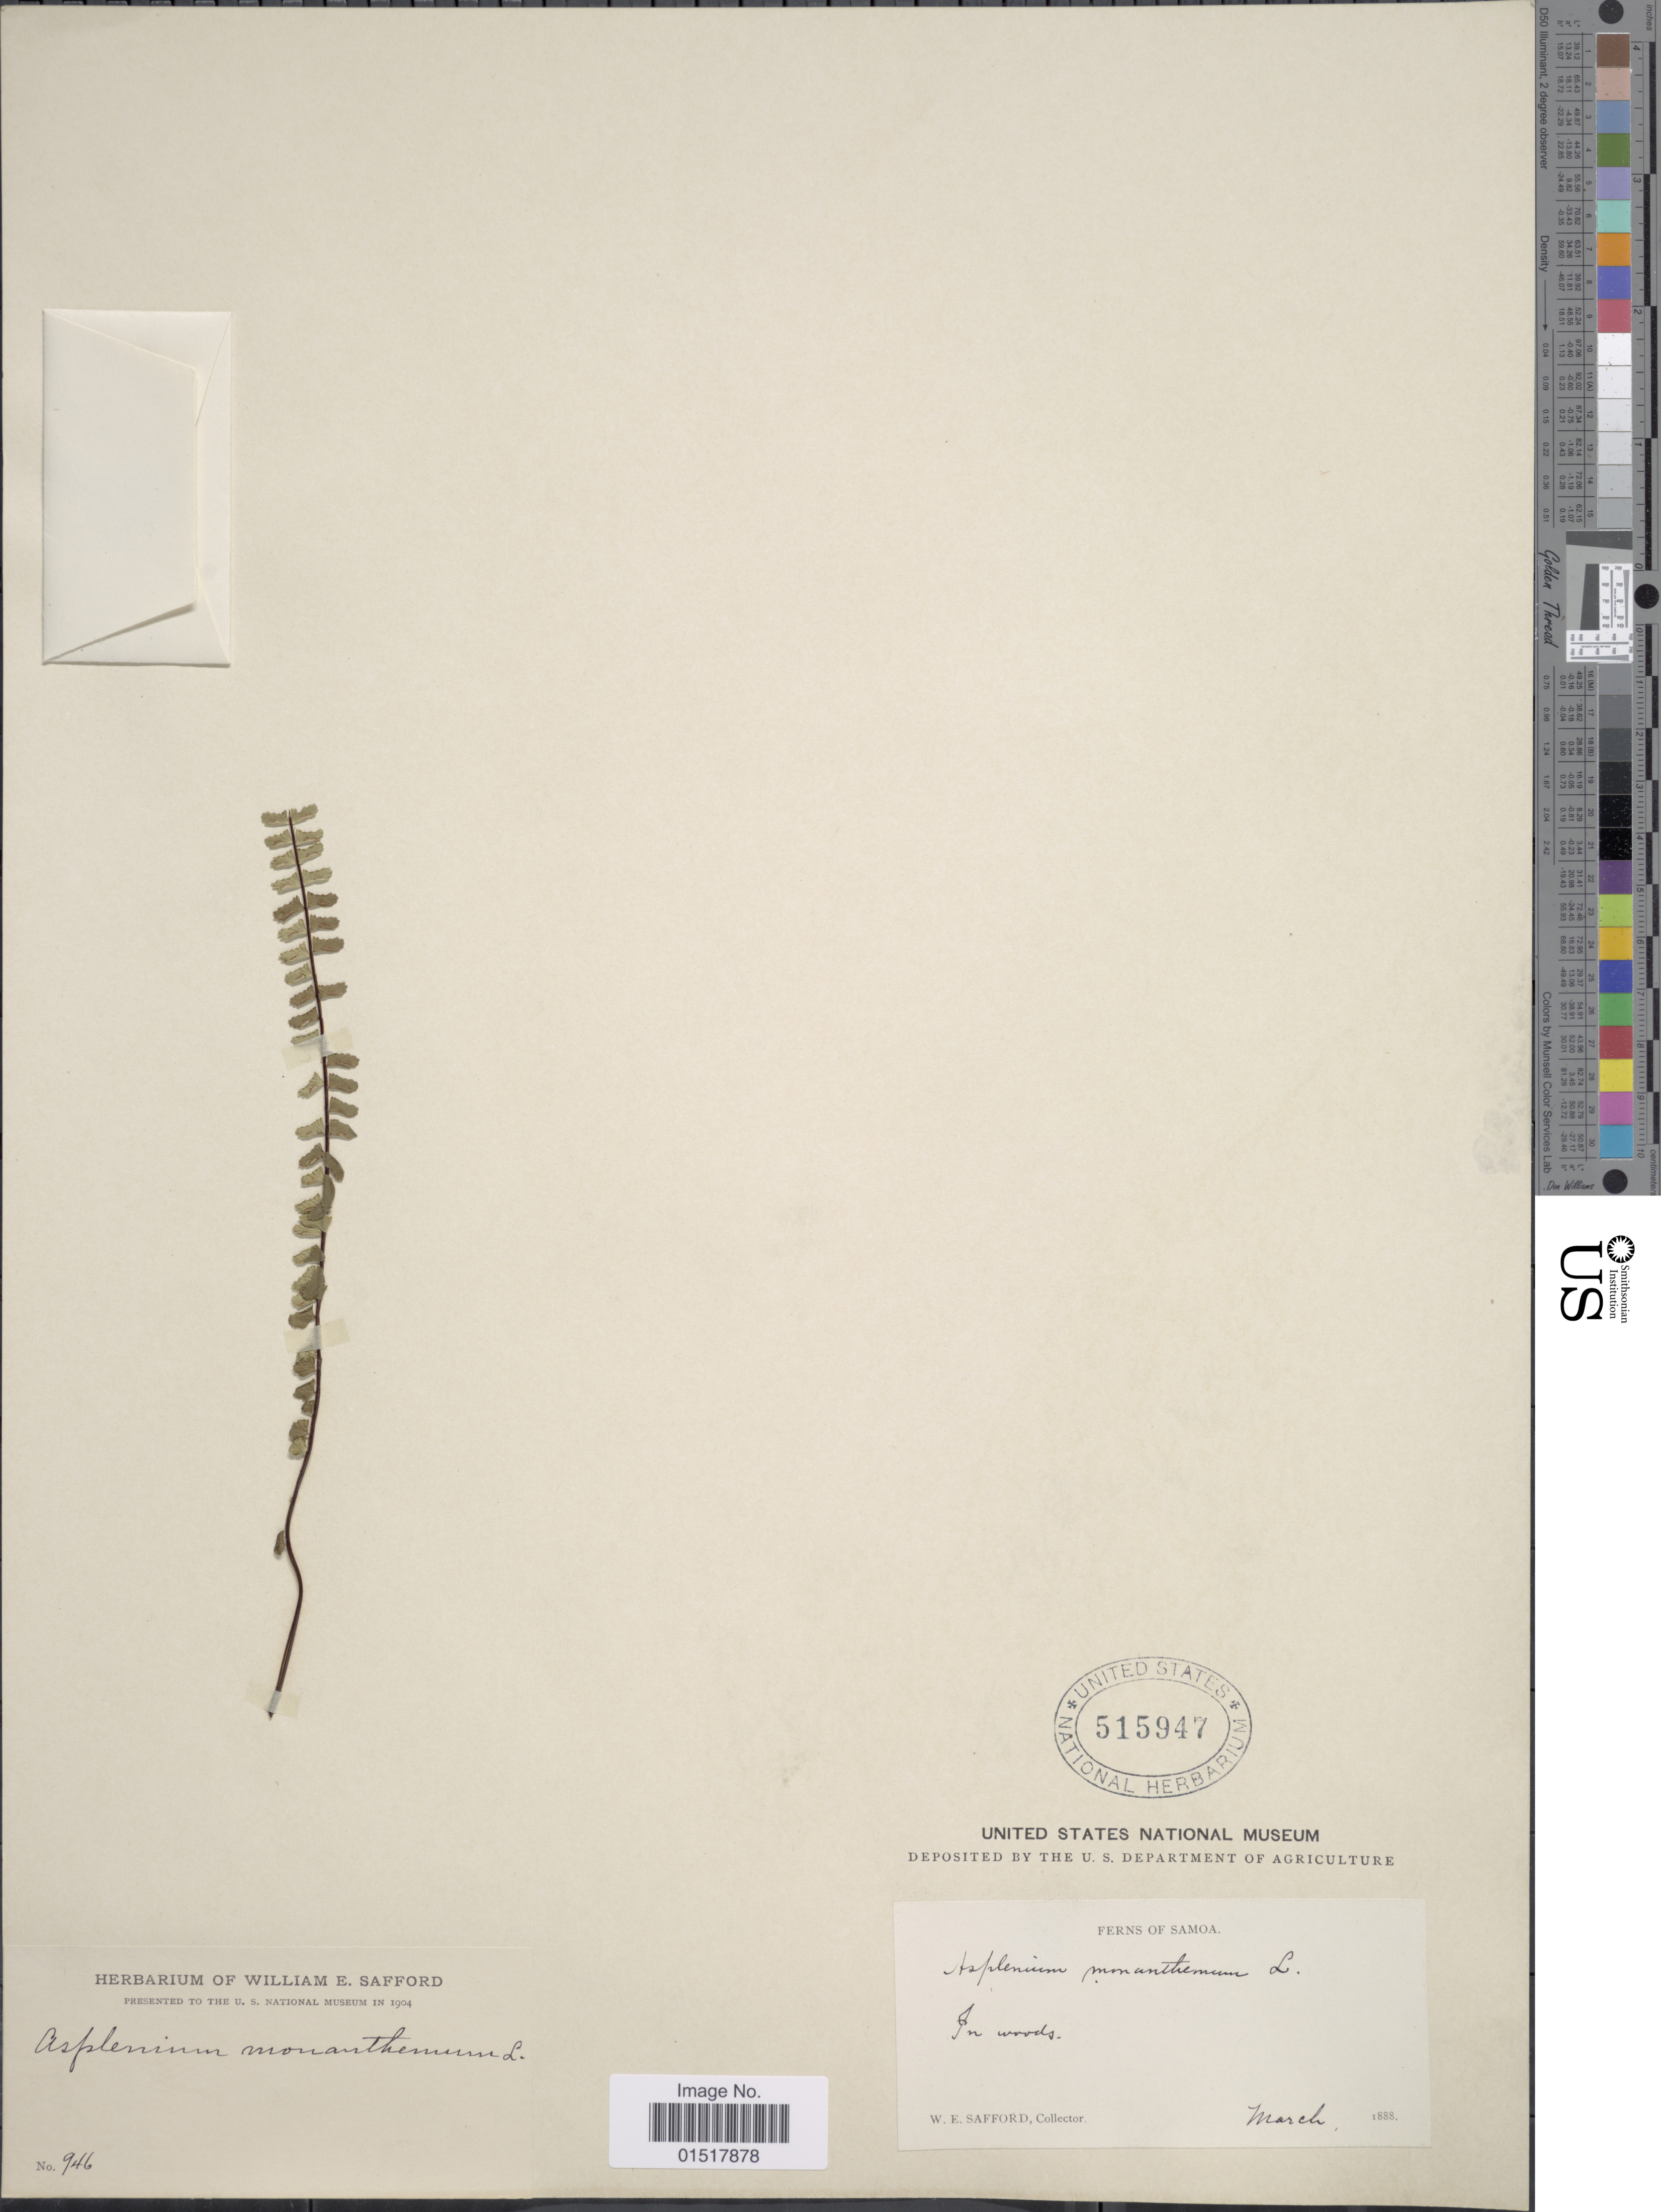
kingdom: Plantae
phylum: Tracheophyta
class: Polypodiopsida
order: Polypodiales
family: Aspleniaceae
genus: Asplenium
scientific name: Asplenium monanthes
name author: L.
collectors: W. E. Safford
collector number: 946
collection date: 1888-03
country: Samoa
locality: Ferns of Samoa. In woods.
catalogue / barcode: US 515947